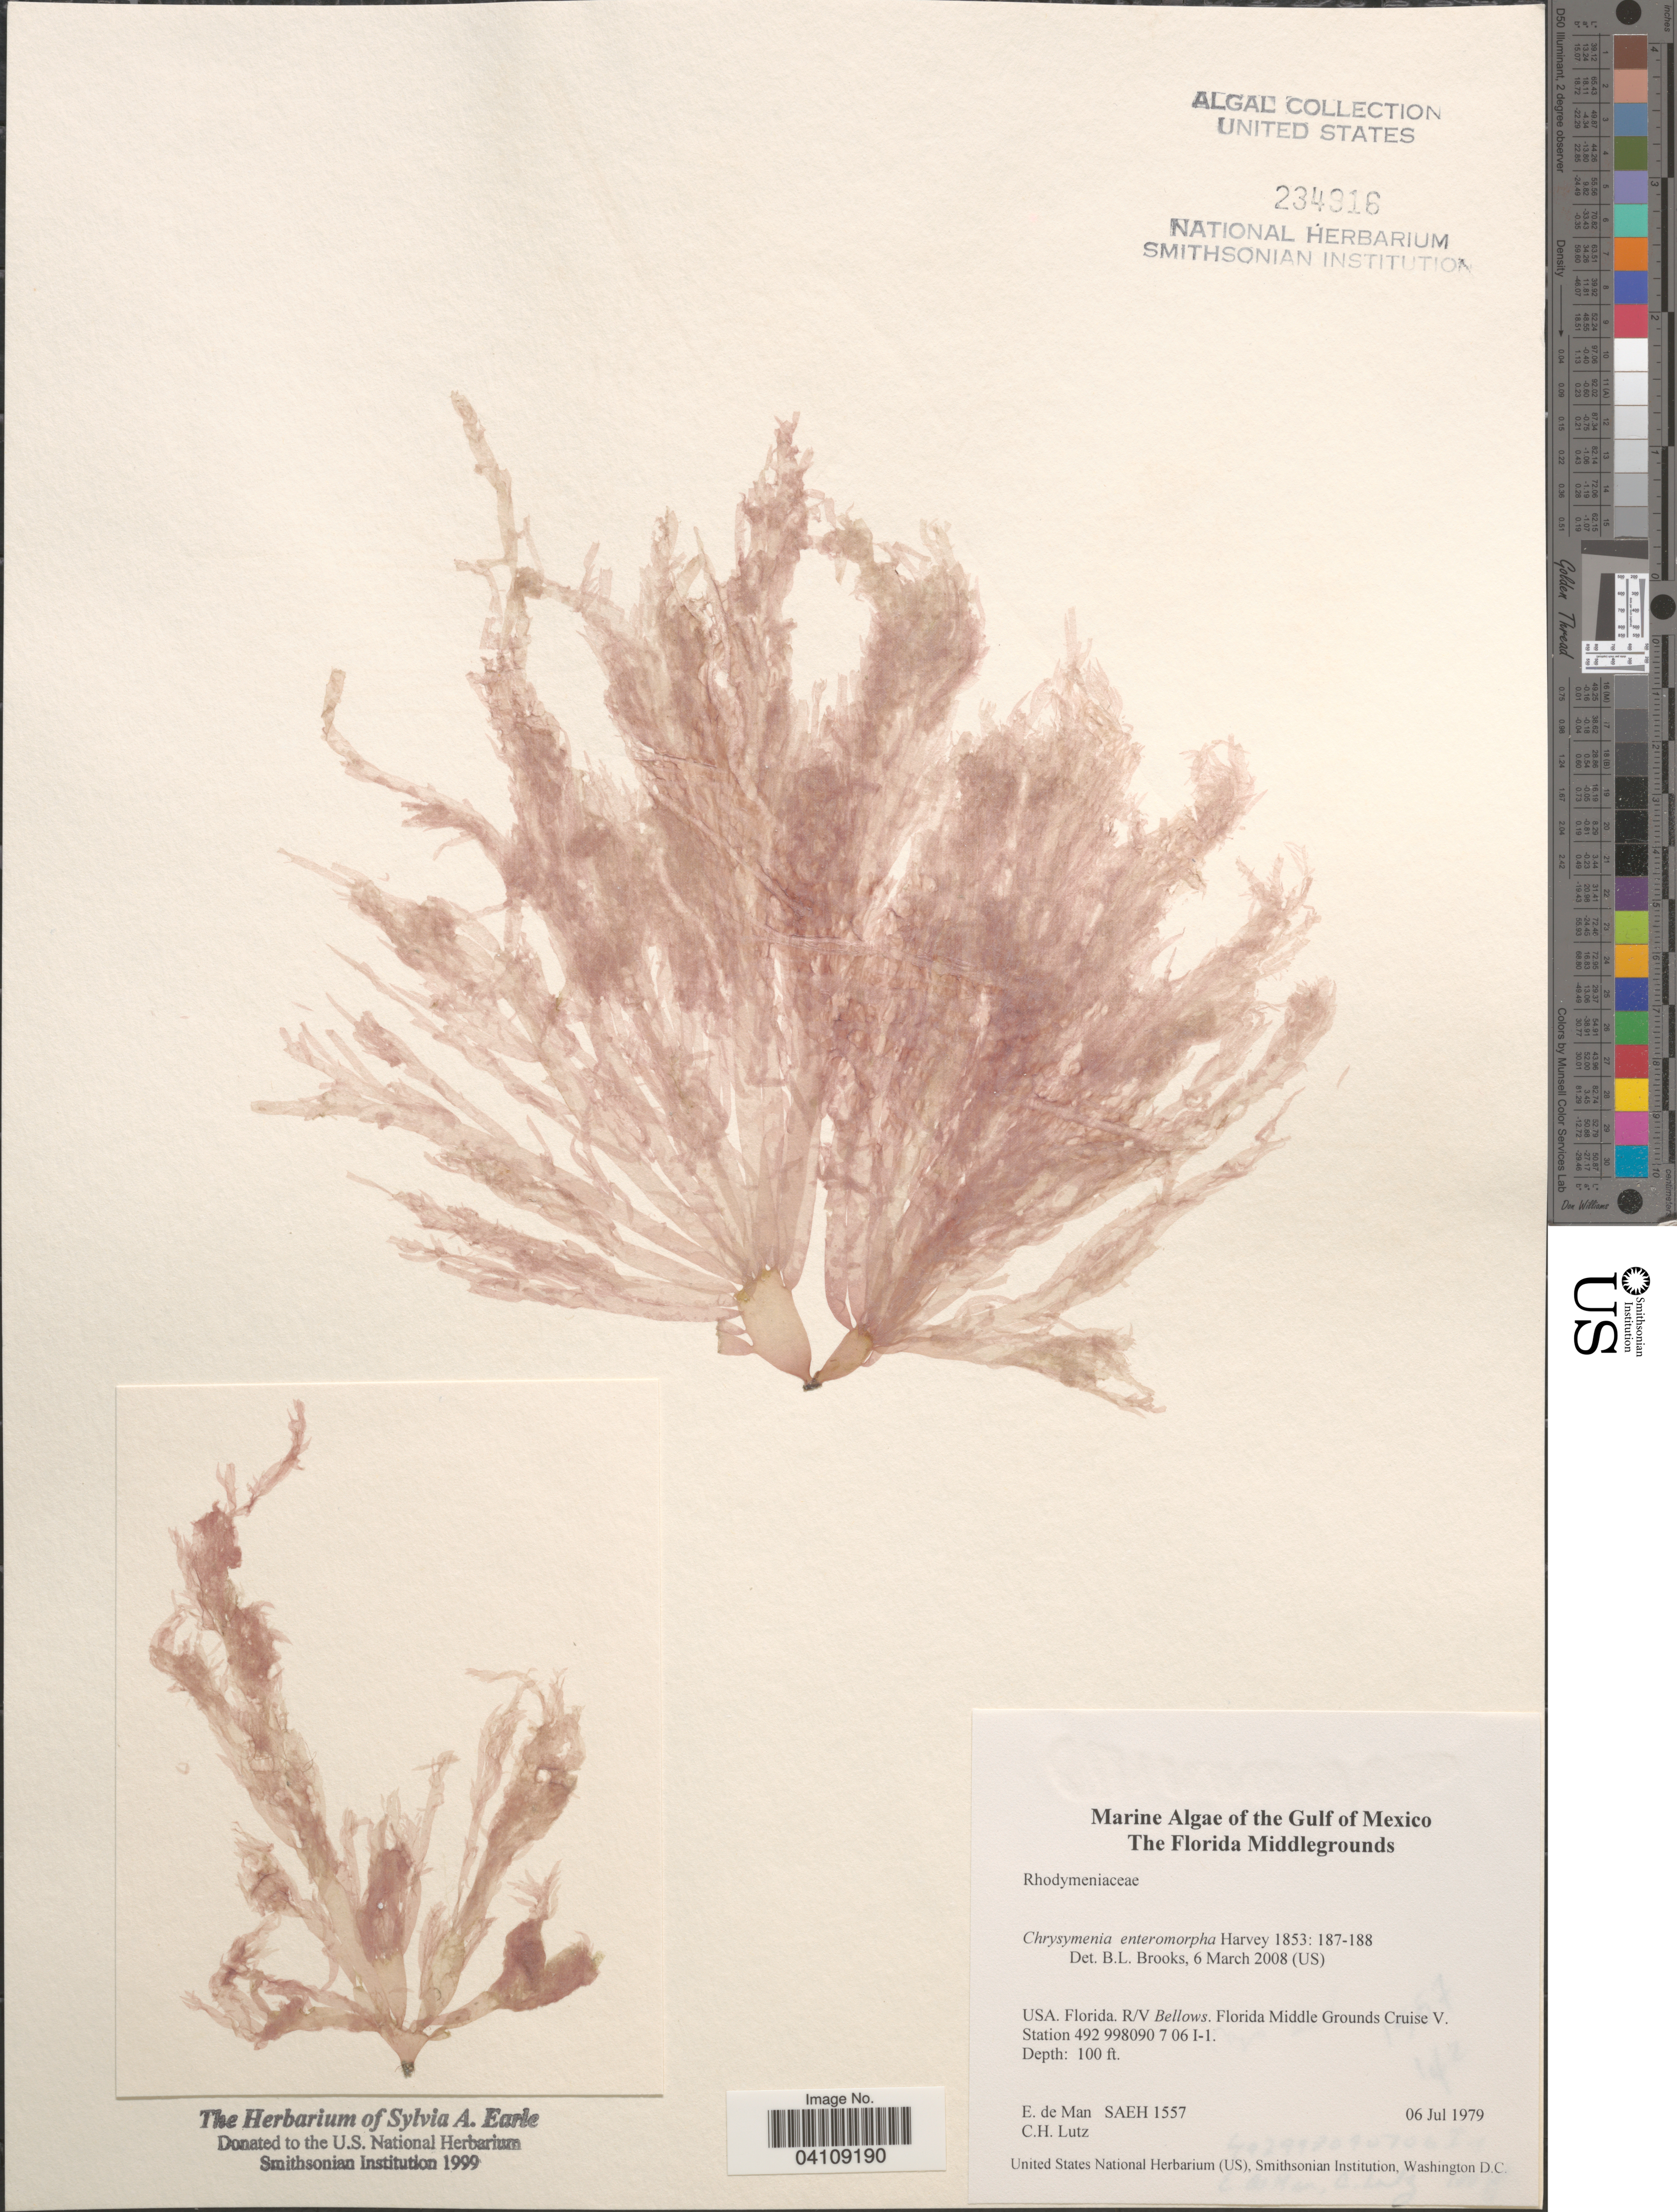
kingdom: Plantae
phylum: Rhodophyta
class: Florideophyceae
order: Rhodymeniales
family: Rhodymeniaceae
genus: Botryocladia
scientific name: Botryocladia enteromorpha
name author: (Harv.) W.E. Schmidt et al. in W.E. Schmidt et al.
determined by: Algae name updating Project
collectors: E. de Man & C. Lutz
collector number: SAEH 1557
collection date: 1979-07-06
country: United States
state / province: Florida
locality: Gulf of Mexico. The Florida Middlegrounds. Florida. R/V Bellows. Florida Middle Grounds V. Station 492 998090 7 06 I-1.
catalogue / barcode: US 234916